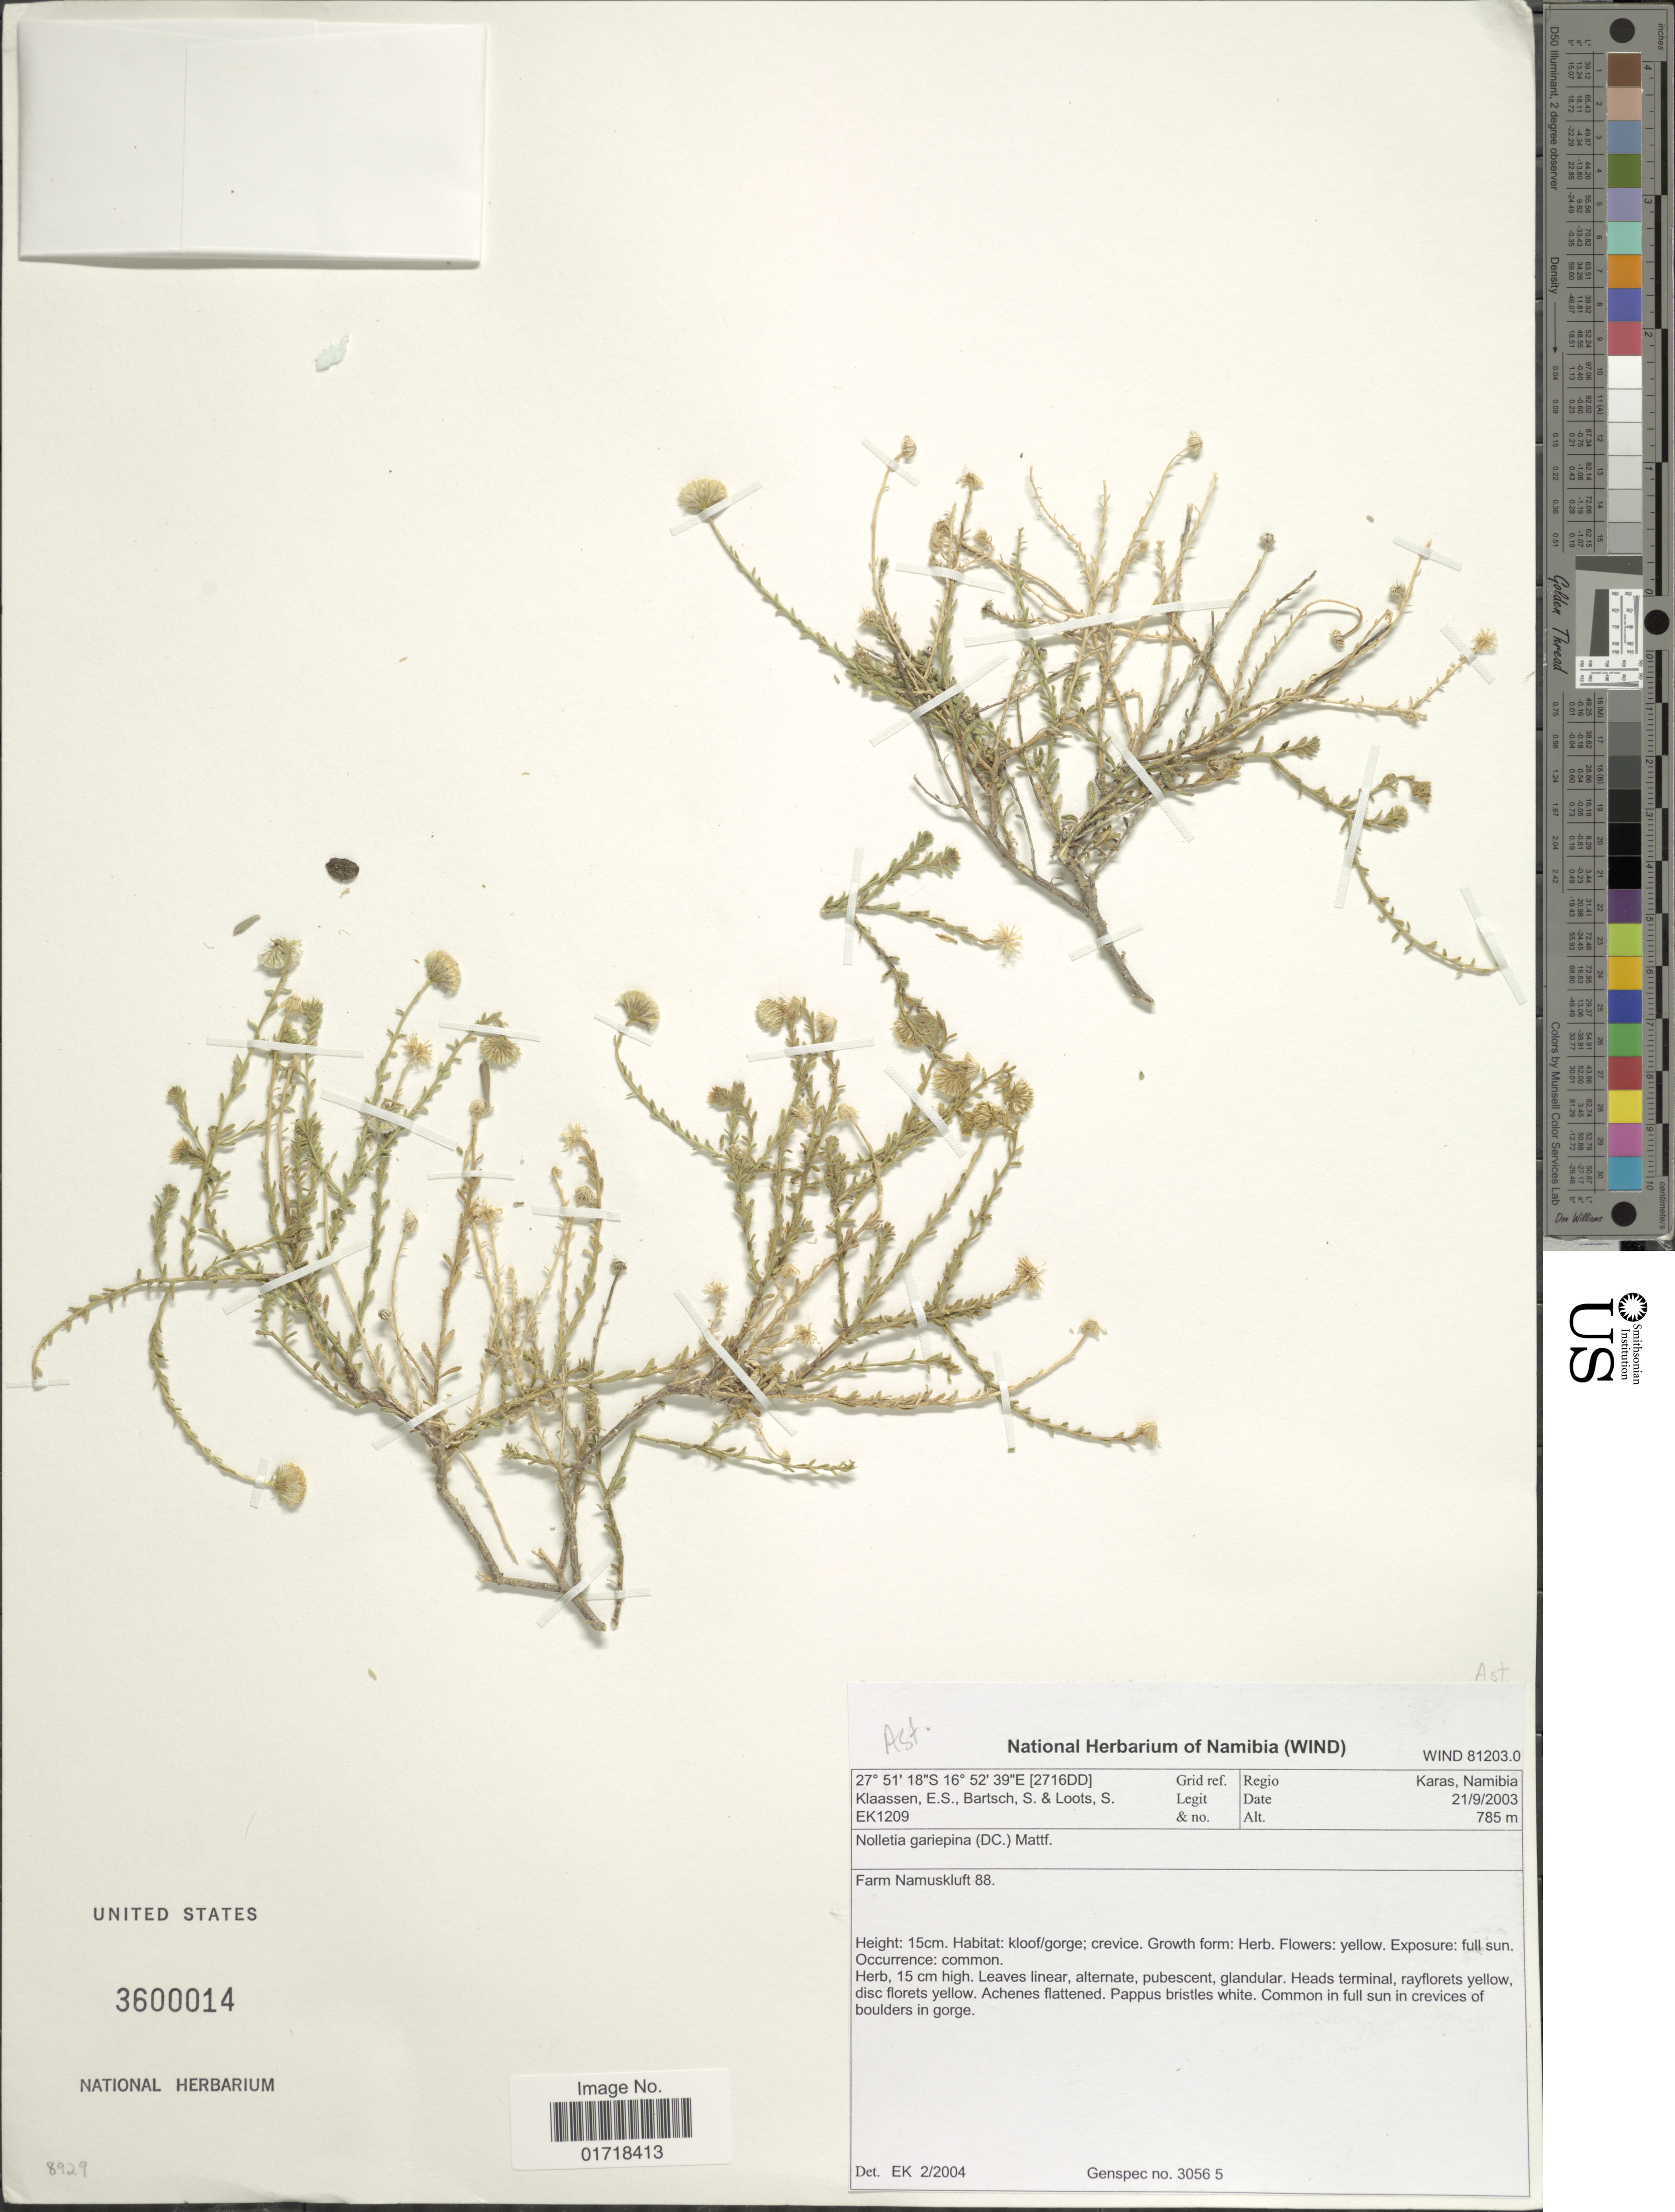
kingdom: Plantae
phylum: Tracheophyta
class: Magnoliopsida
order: Asterales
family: Asteraceae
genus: Nolletia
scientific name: Nolletia gariepina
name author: (DC.) Mattf.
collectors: E. S. Klaassen, S. Bartsch & S. Loots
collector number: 1209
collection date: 2003-09-21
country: Namibia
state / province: Karas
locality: Farm Namuskluft 88.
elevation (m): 785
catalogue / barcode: US 3600014